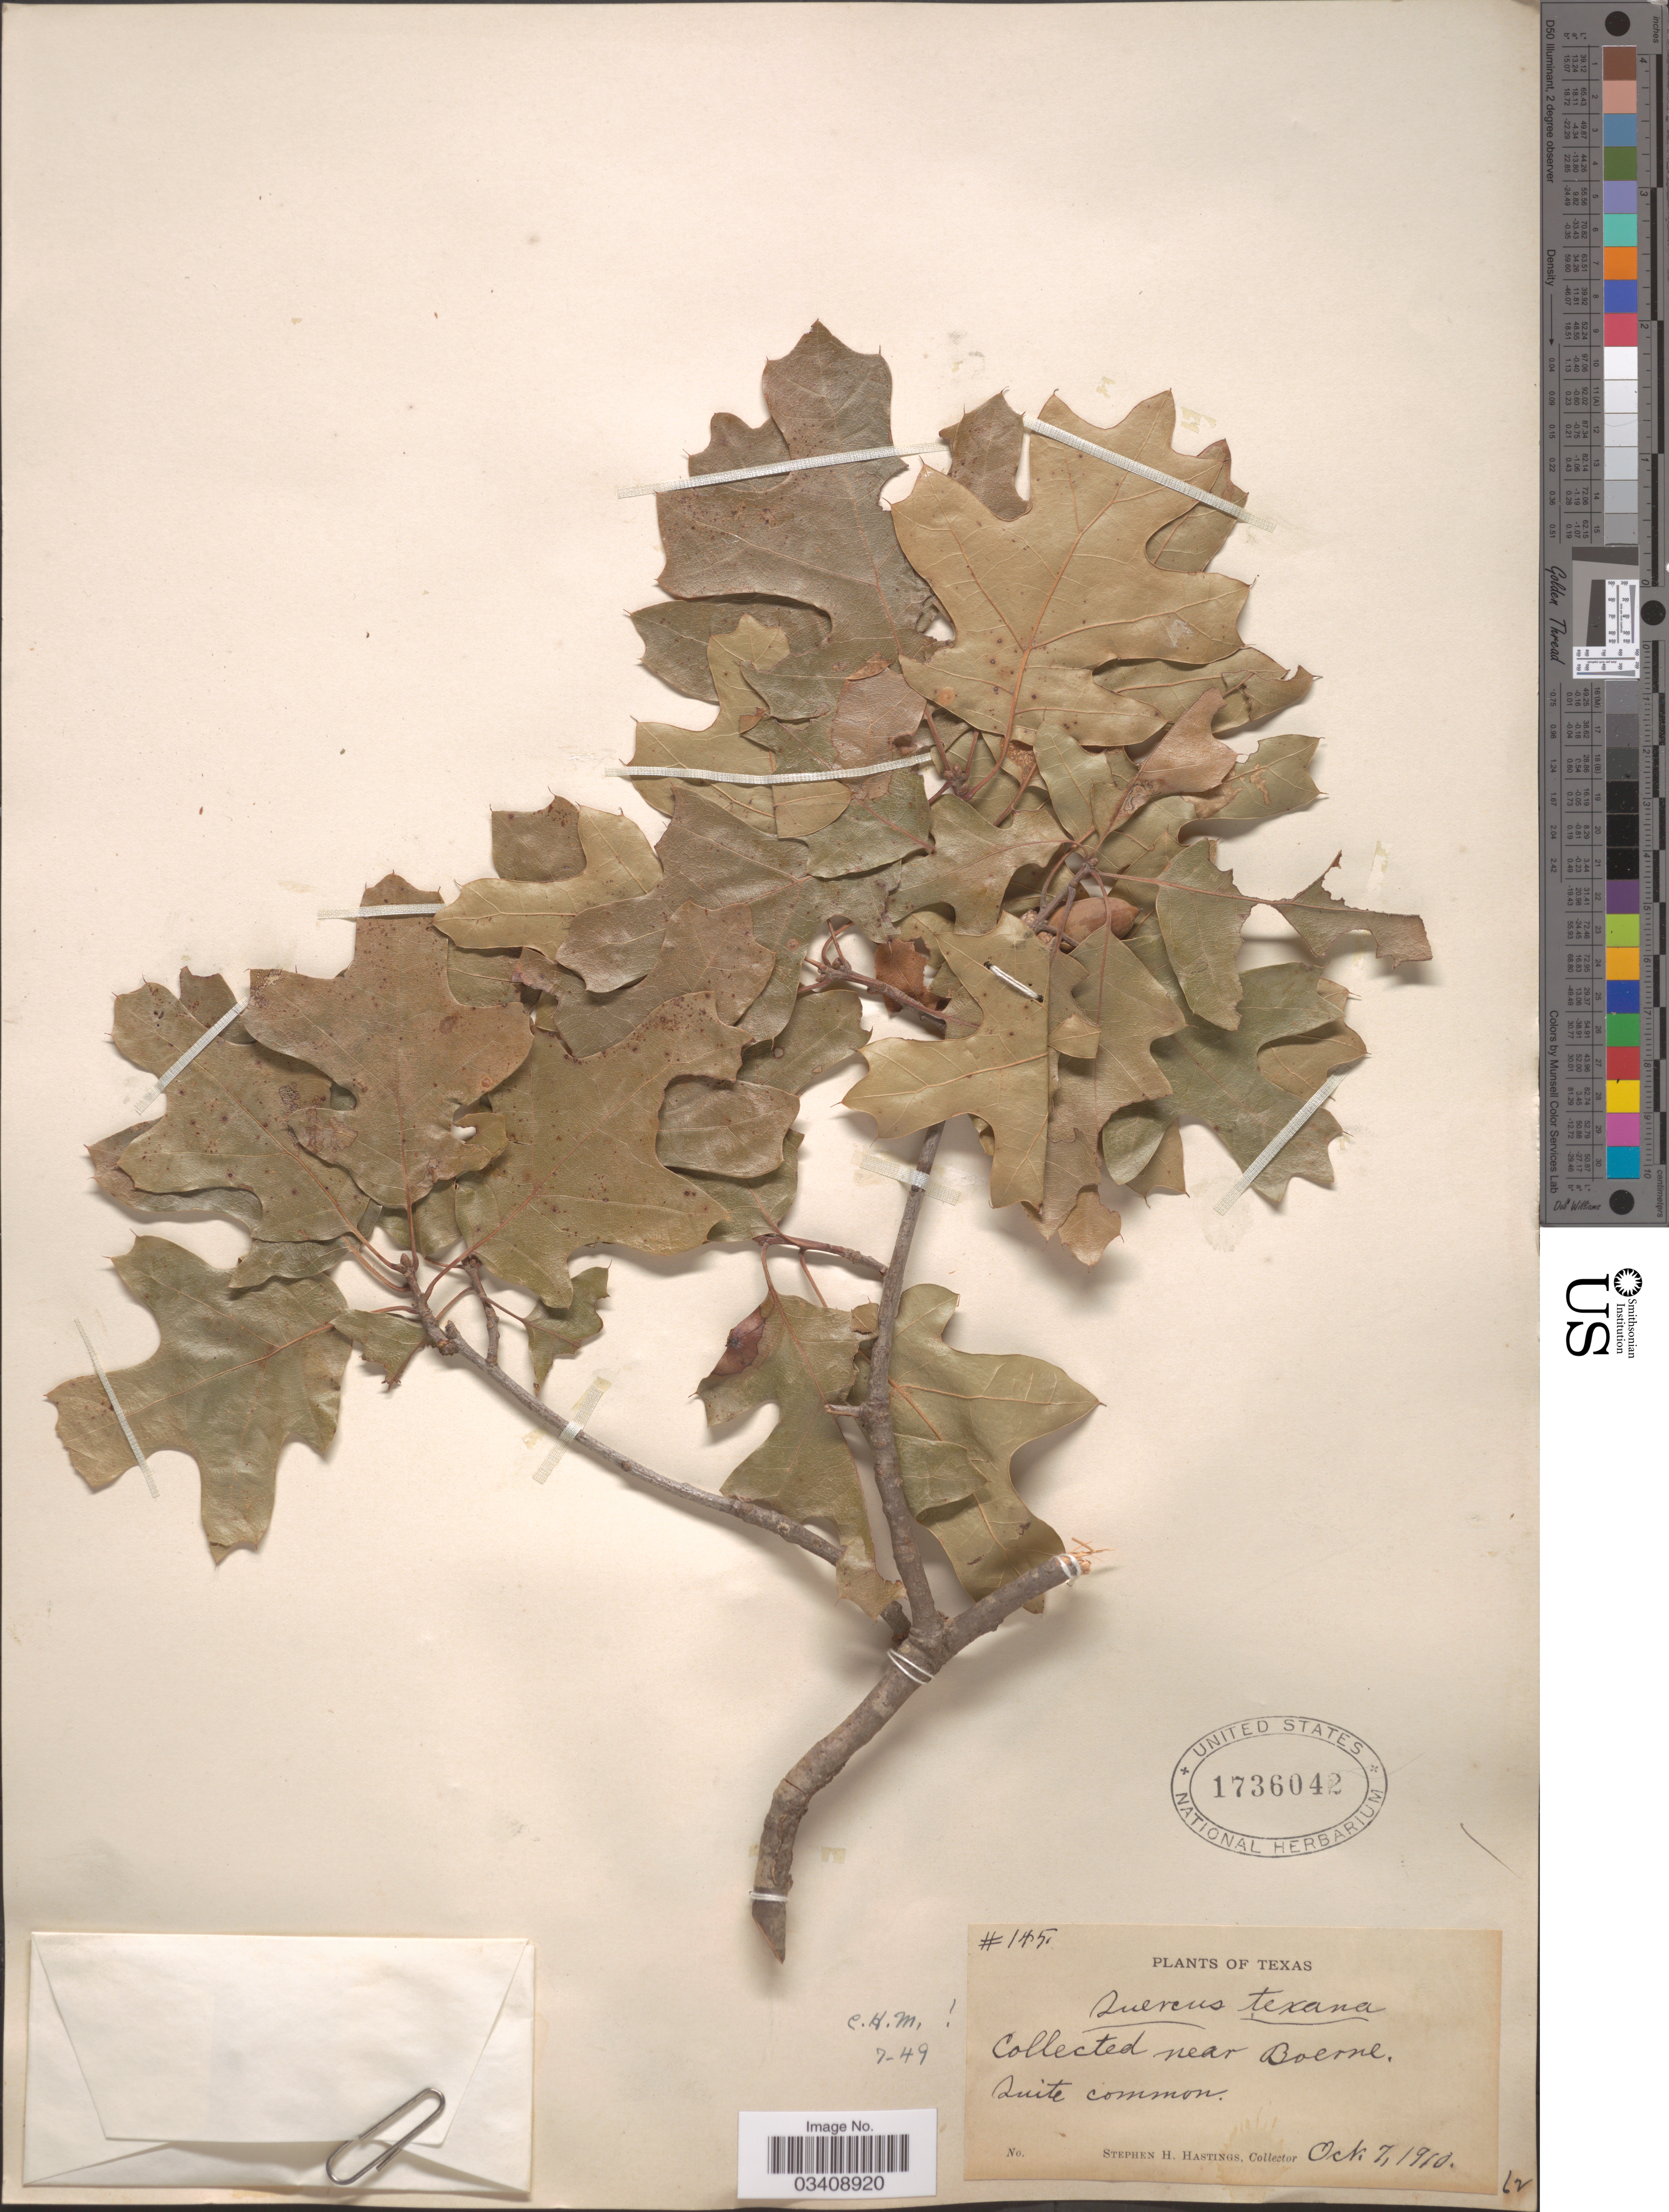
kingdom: Plantae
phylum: Tracheophyta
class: Magnoliopsida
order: Fagales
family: Fagaceae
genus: Quercus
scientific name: Quercus texana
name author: Buckley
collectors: S. Hastings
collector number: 145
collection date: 1910-10-07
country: United States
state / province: Texas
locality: Near Boerne.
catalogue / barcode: US 1736042